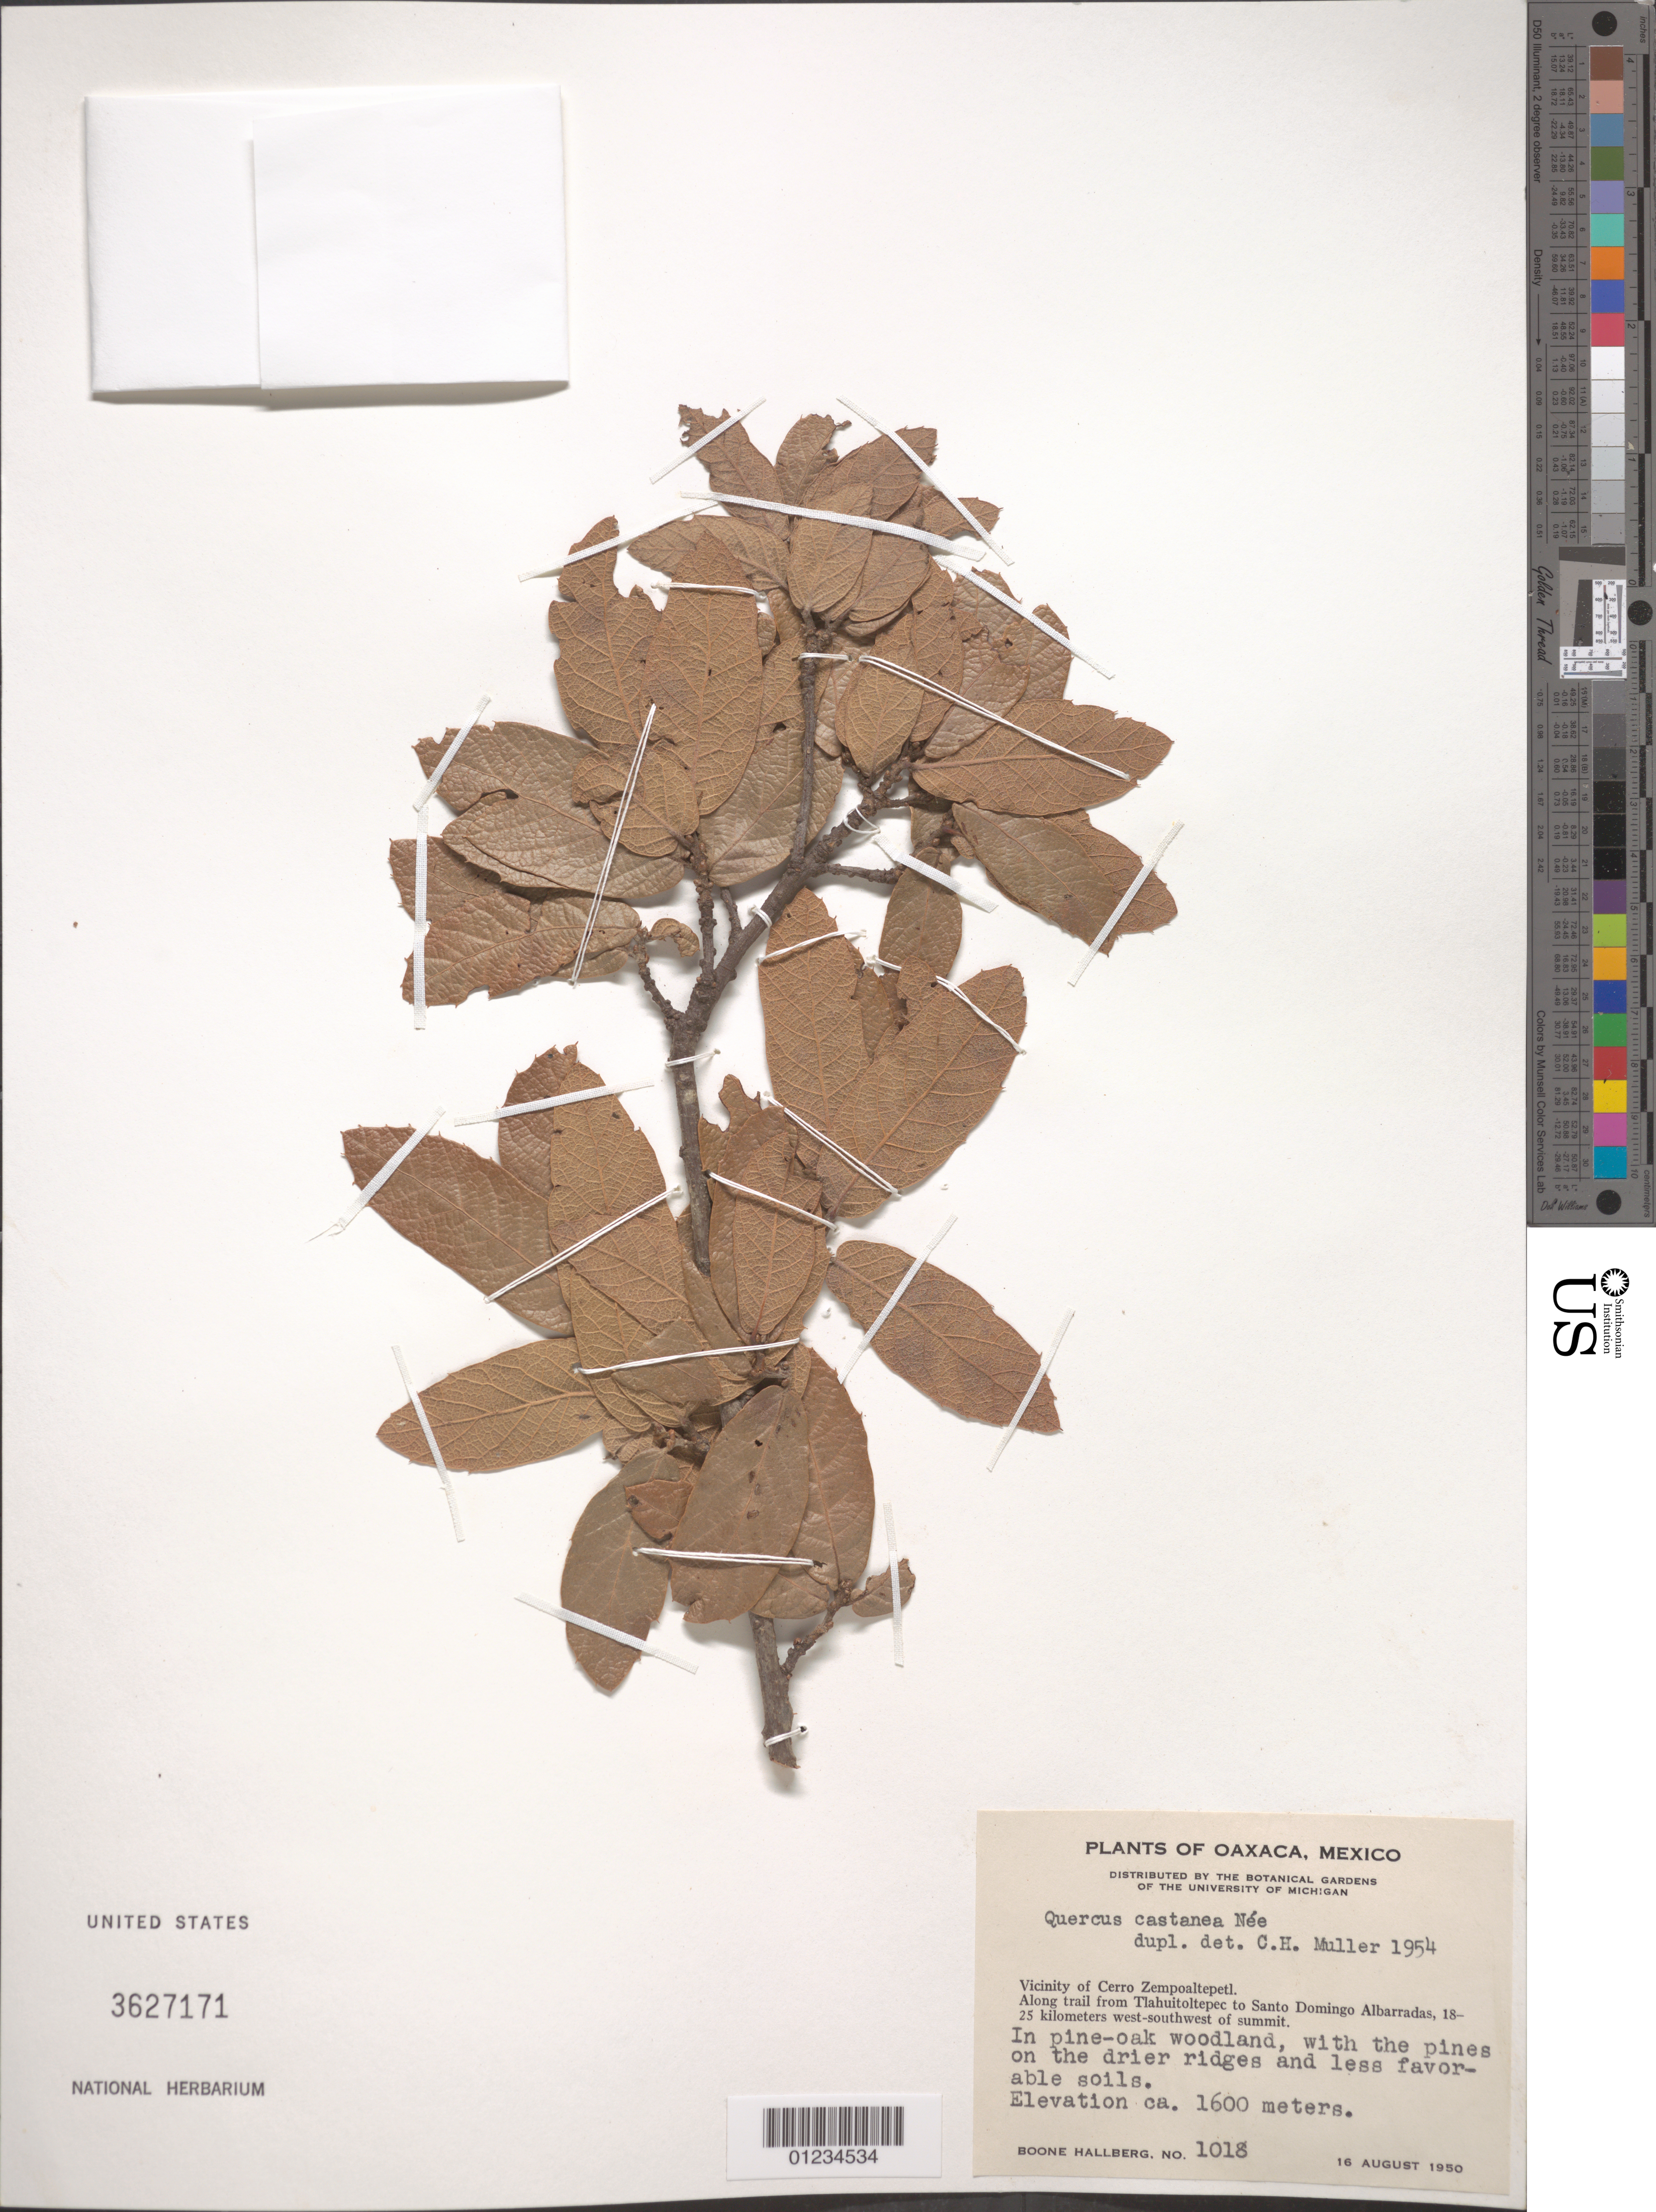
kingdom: Plantae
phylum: Tracheophyta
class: Magnoliopsida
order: Fagales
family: Fagaceae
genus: Quercus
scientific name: Quercus castanea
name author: Née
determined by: Muller, C. H.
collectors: B. Hallberg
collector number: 1018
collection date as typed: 16 Aug 1950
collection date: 1950-08-16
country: Mexico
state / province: Oaxaca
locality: Vicinity of Cerro Zempoaltepetl. Along trail from Tlahuitoltepec to Santo Domingo Albarradas, 18-25 kilometers west-southwest of summit.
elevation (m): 1600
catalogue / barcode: US 3627171